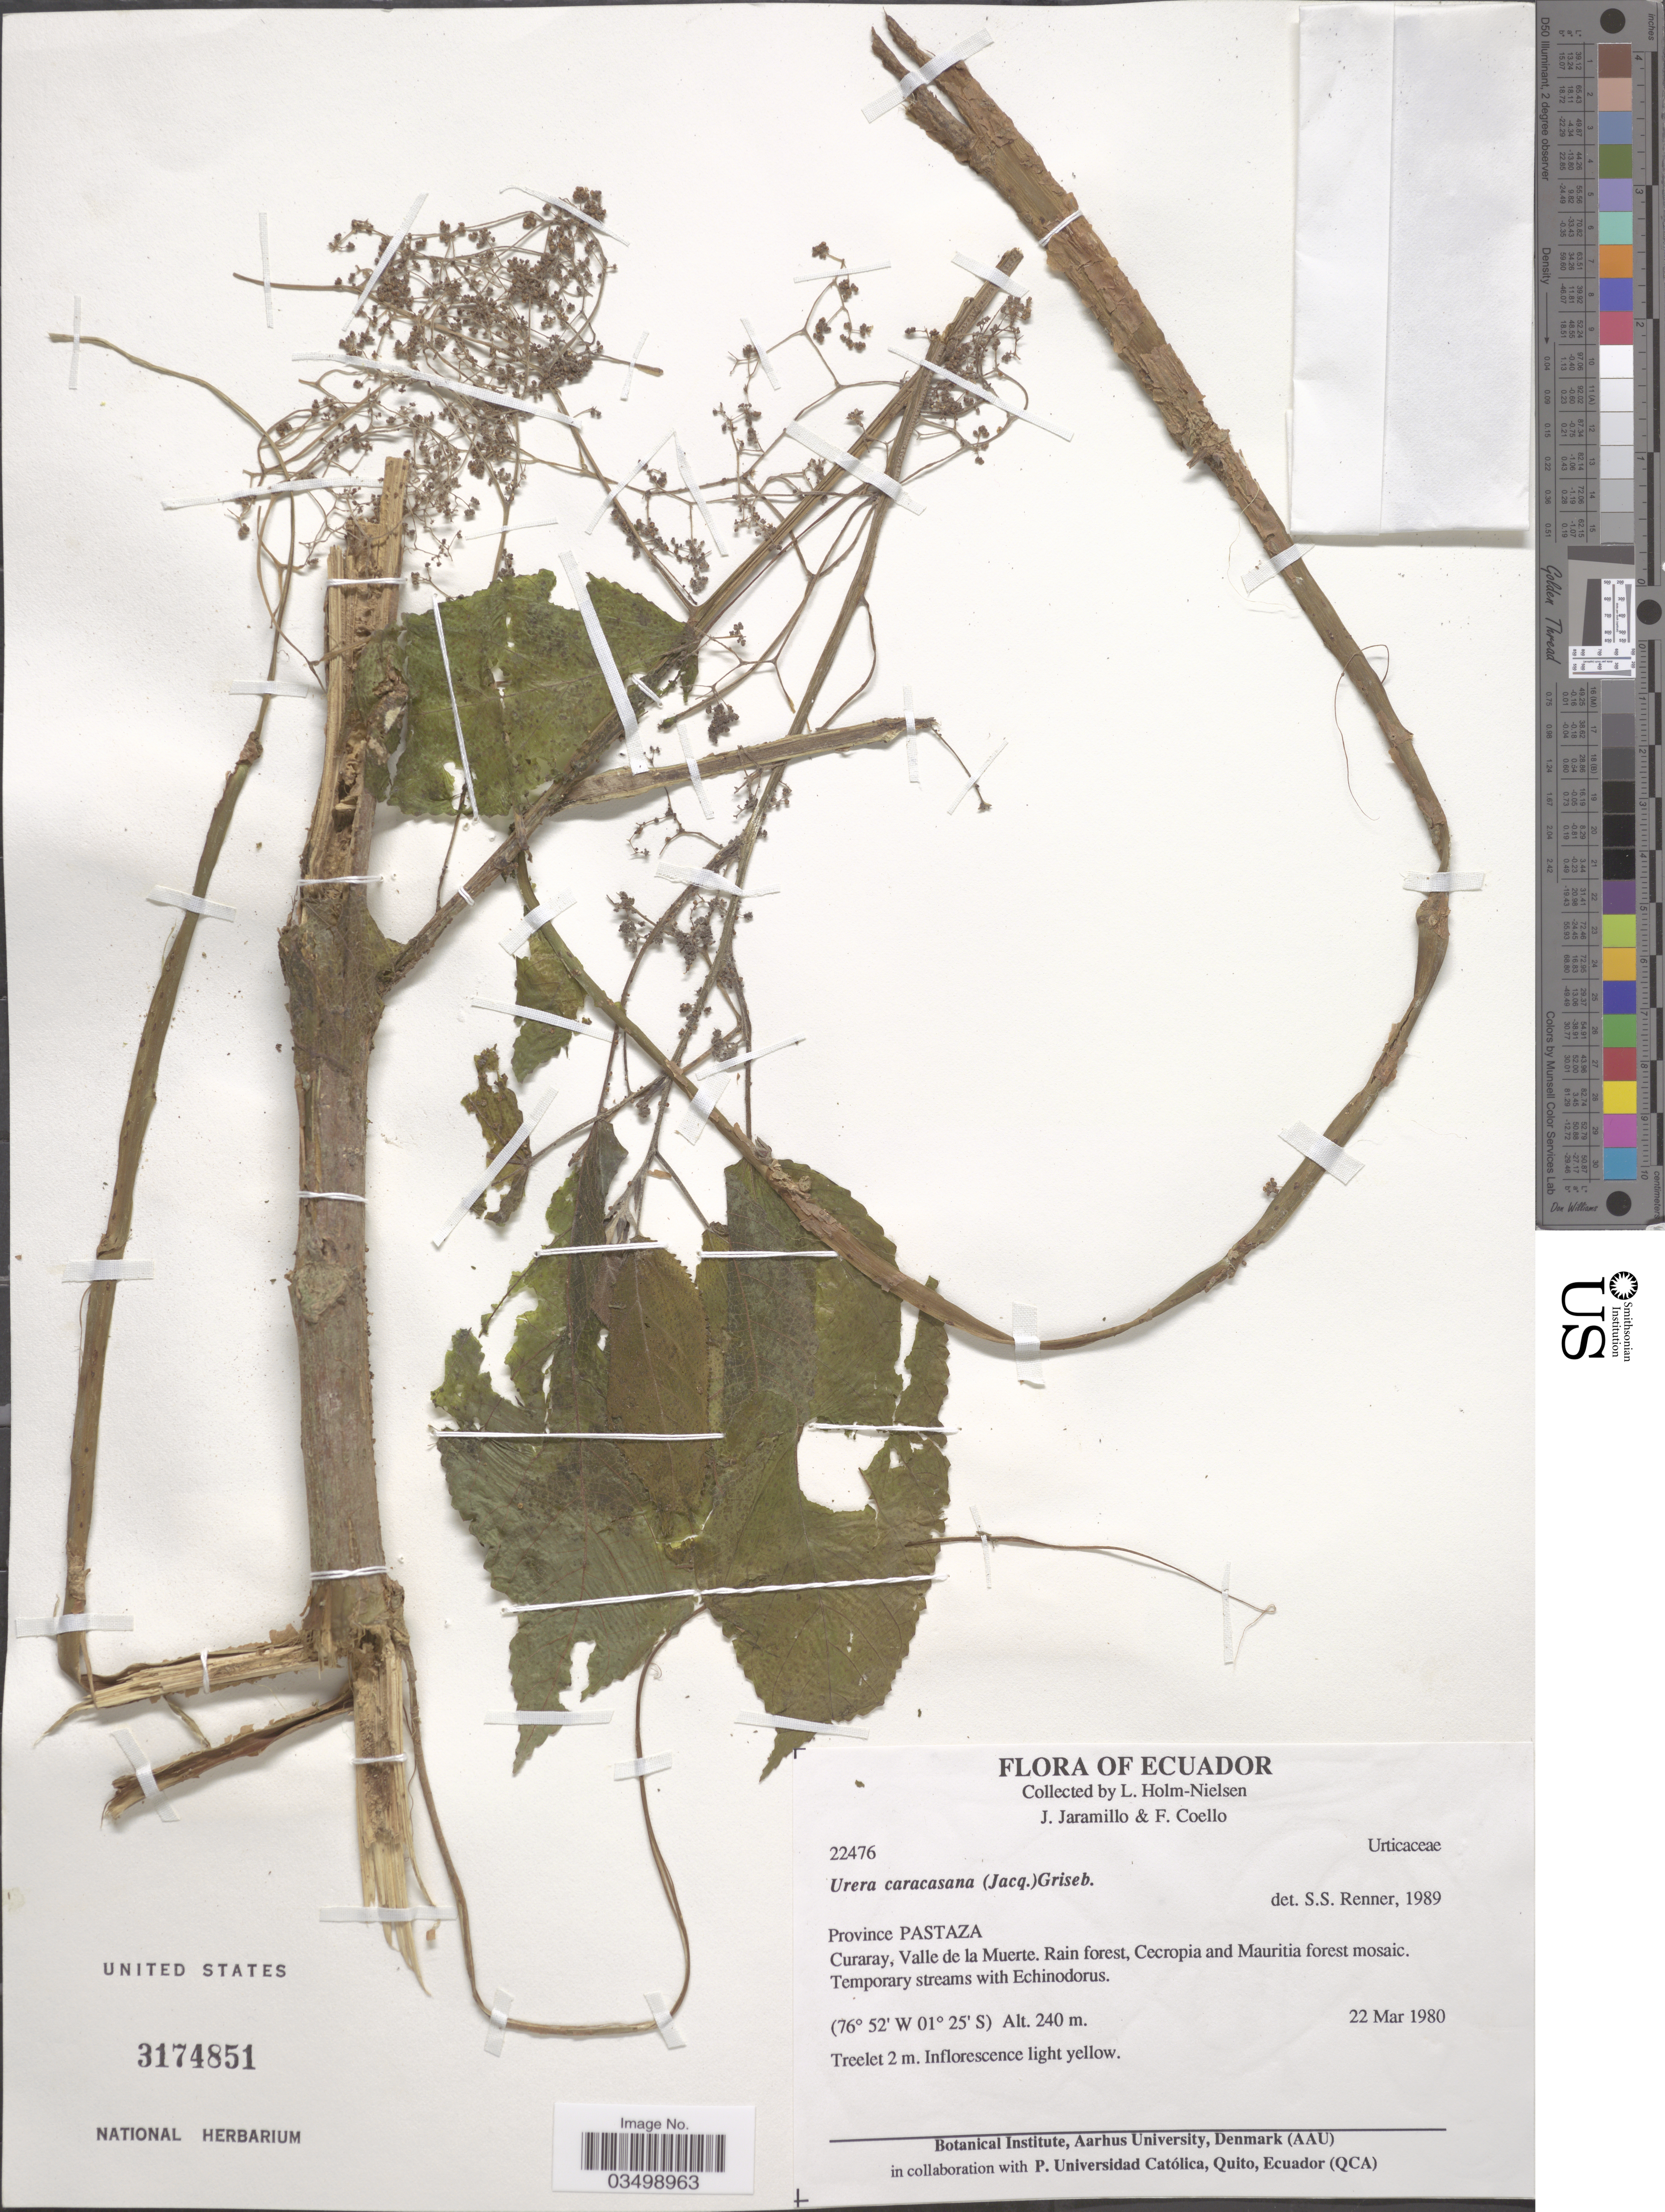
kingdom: Plantae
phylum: Tracheophyta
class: Magnoliopsida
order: Rosales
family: Urticaceae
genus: Urera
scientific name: Urera caracasana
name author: (Jacq.) Gaudich. ex Griseb.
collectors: L. Holm-Nielsen, J. Jaramillo & F. Coello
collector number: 22476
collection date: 1980-03-22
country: Ecuador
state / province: Pastaza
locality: Curaray, Valle de la Muerte.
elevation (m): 240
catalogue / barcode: US 3174851